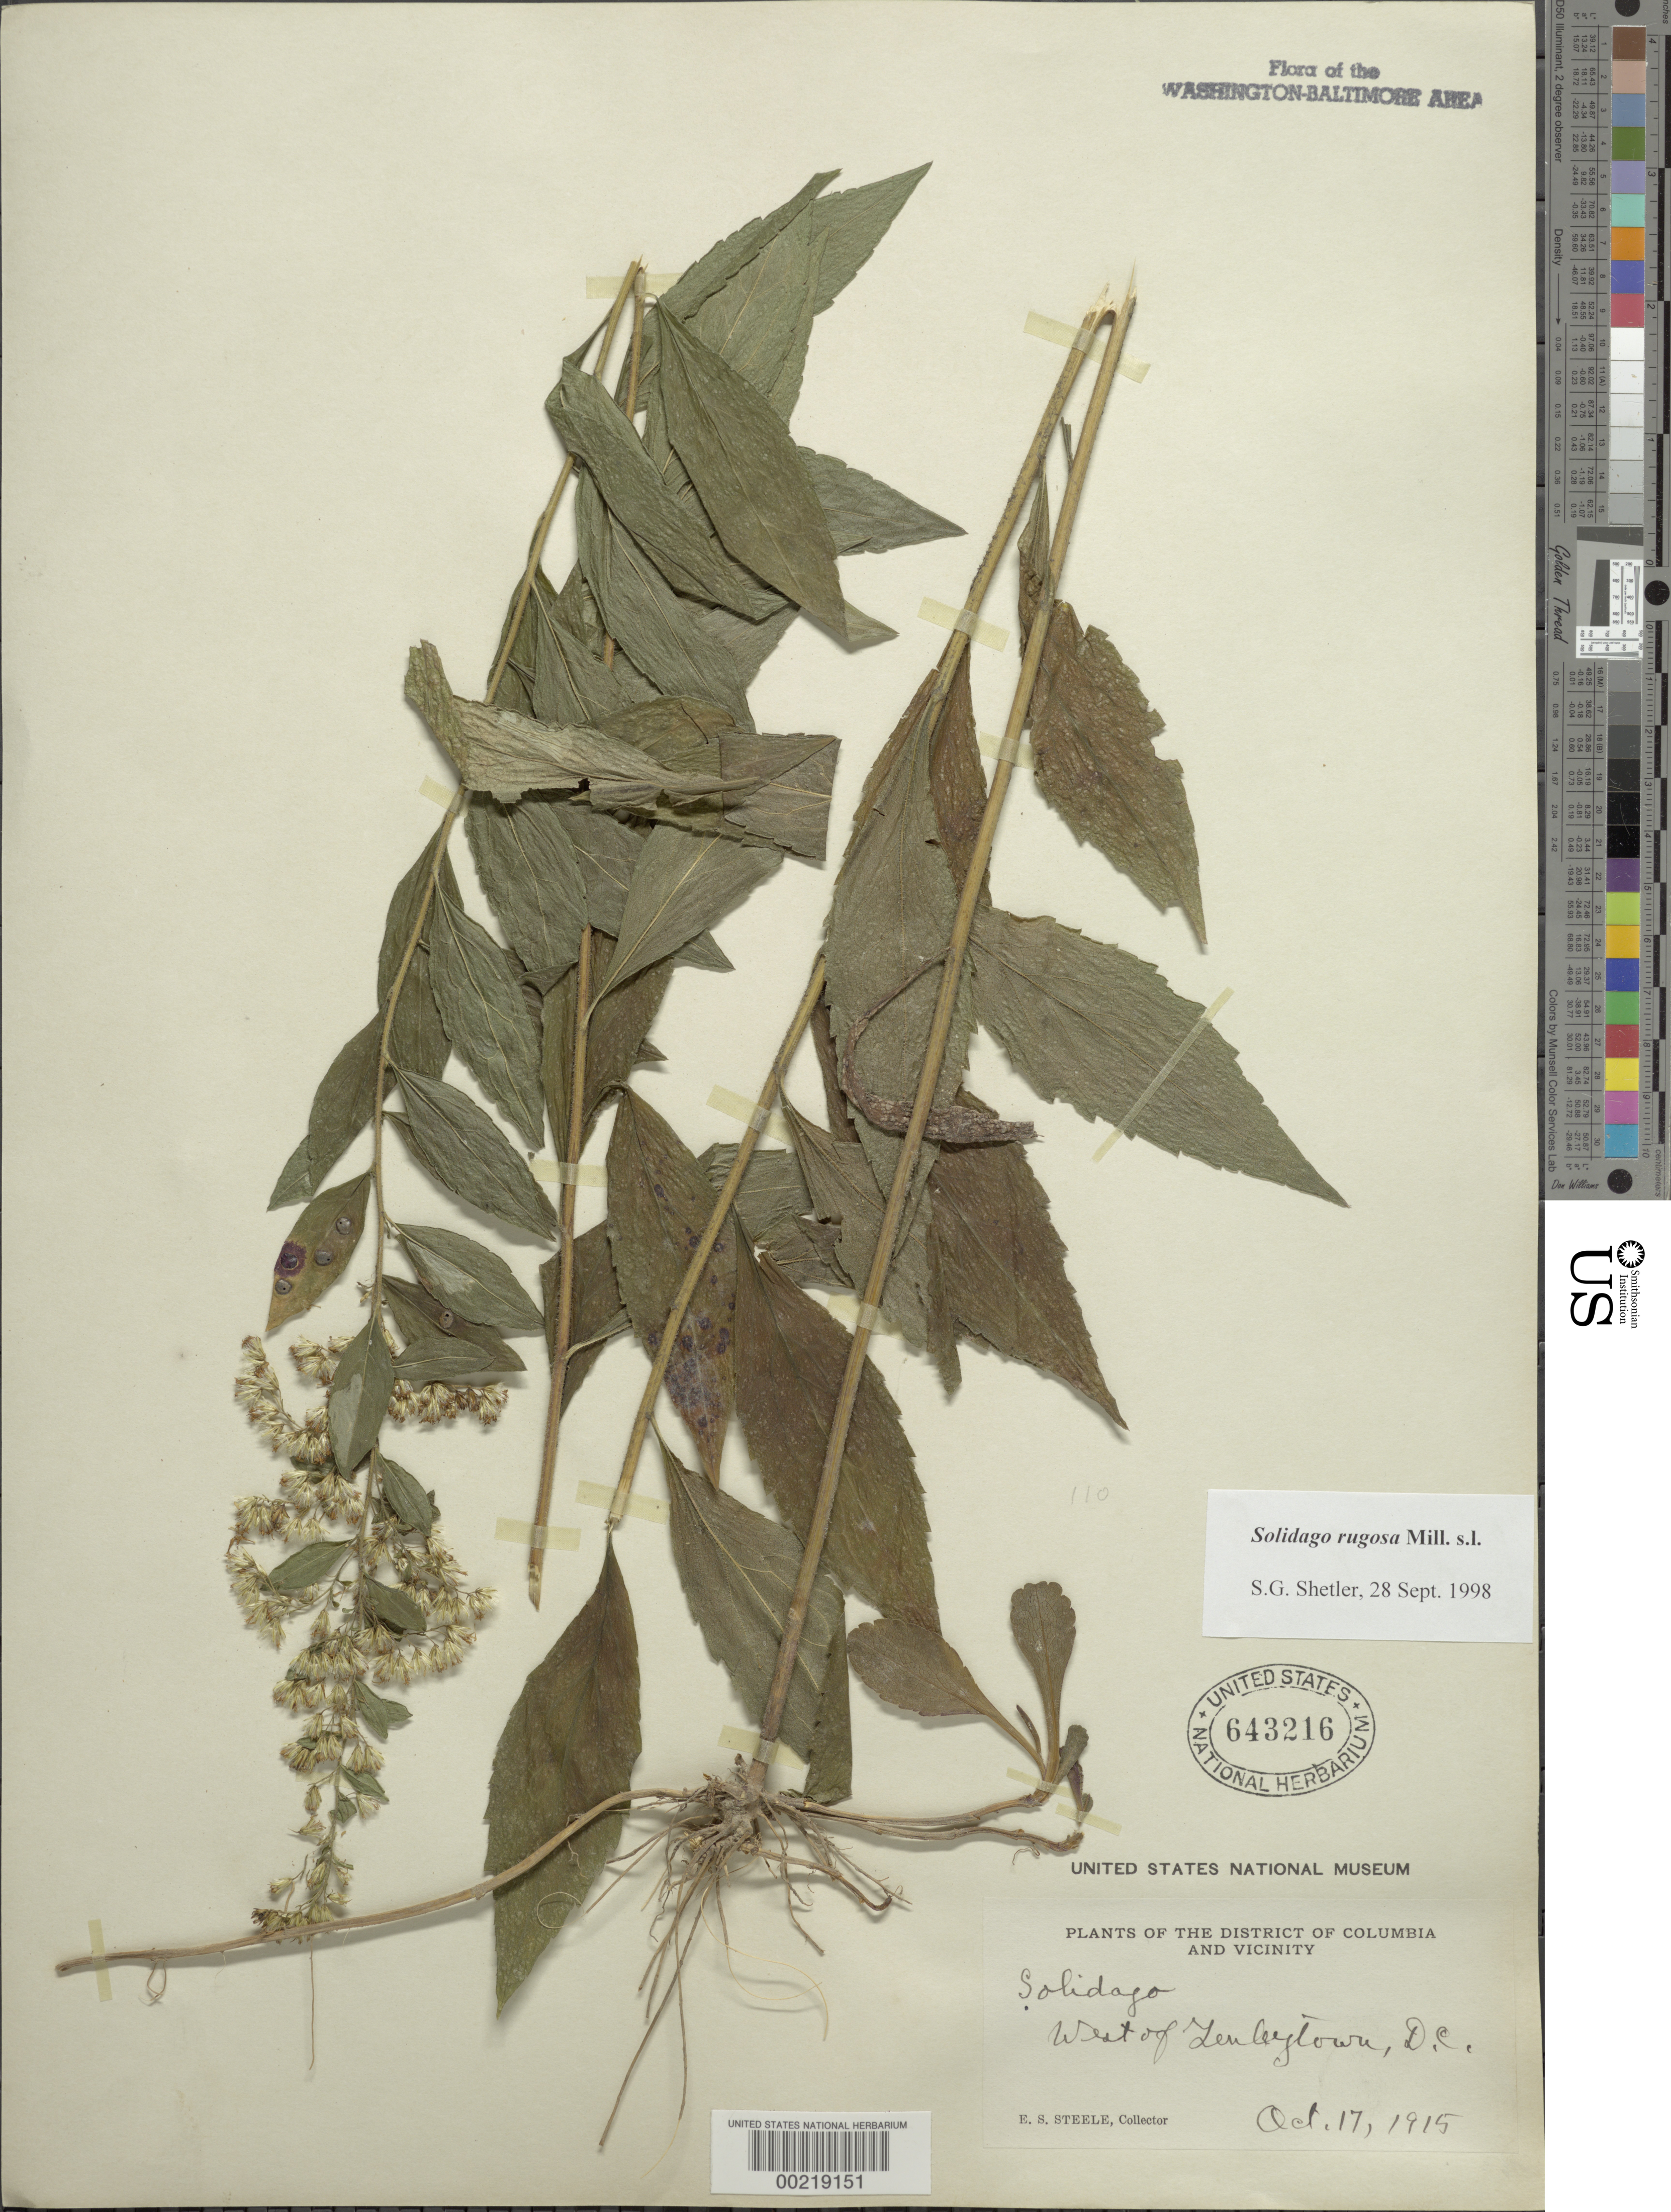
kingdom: Plantae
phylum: Tracheophyta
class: Magnoliopsida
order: Asterales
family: Asteraceae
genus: Solidago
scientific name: Solidago rugosa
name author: Mill.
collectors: E. Steele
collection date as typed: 17 Oct 1915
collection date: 1915-10-17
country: United States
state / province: Maryland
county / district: Montgomery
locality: West of Tenleytown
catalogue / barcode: US 643216